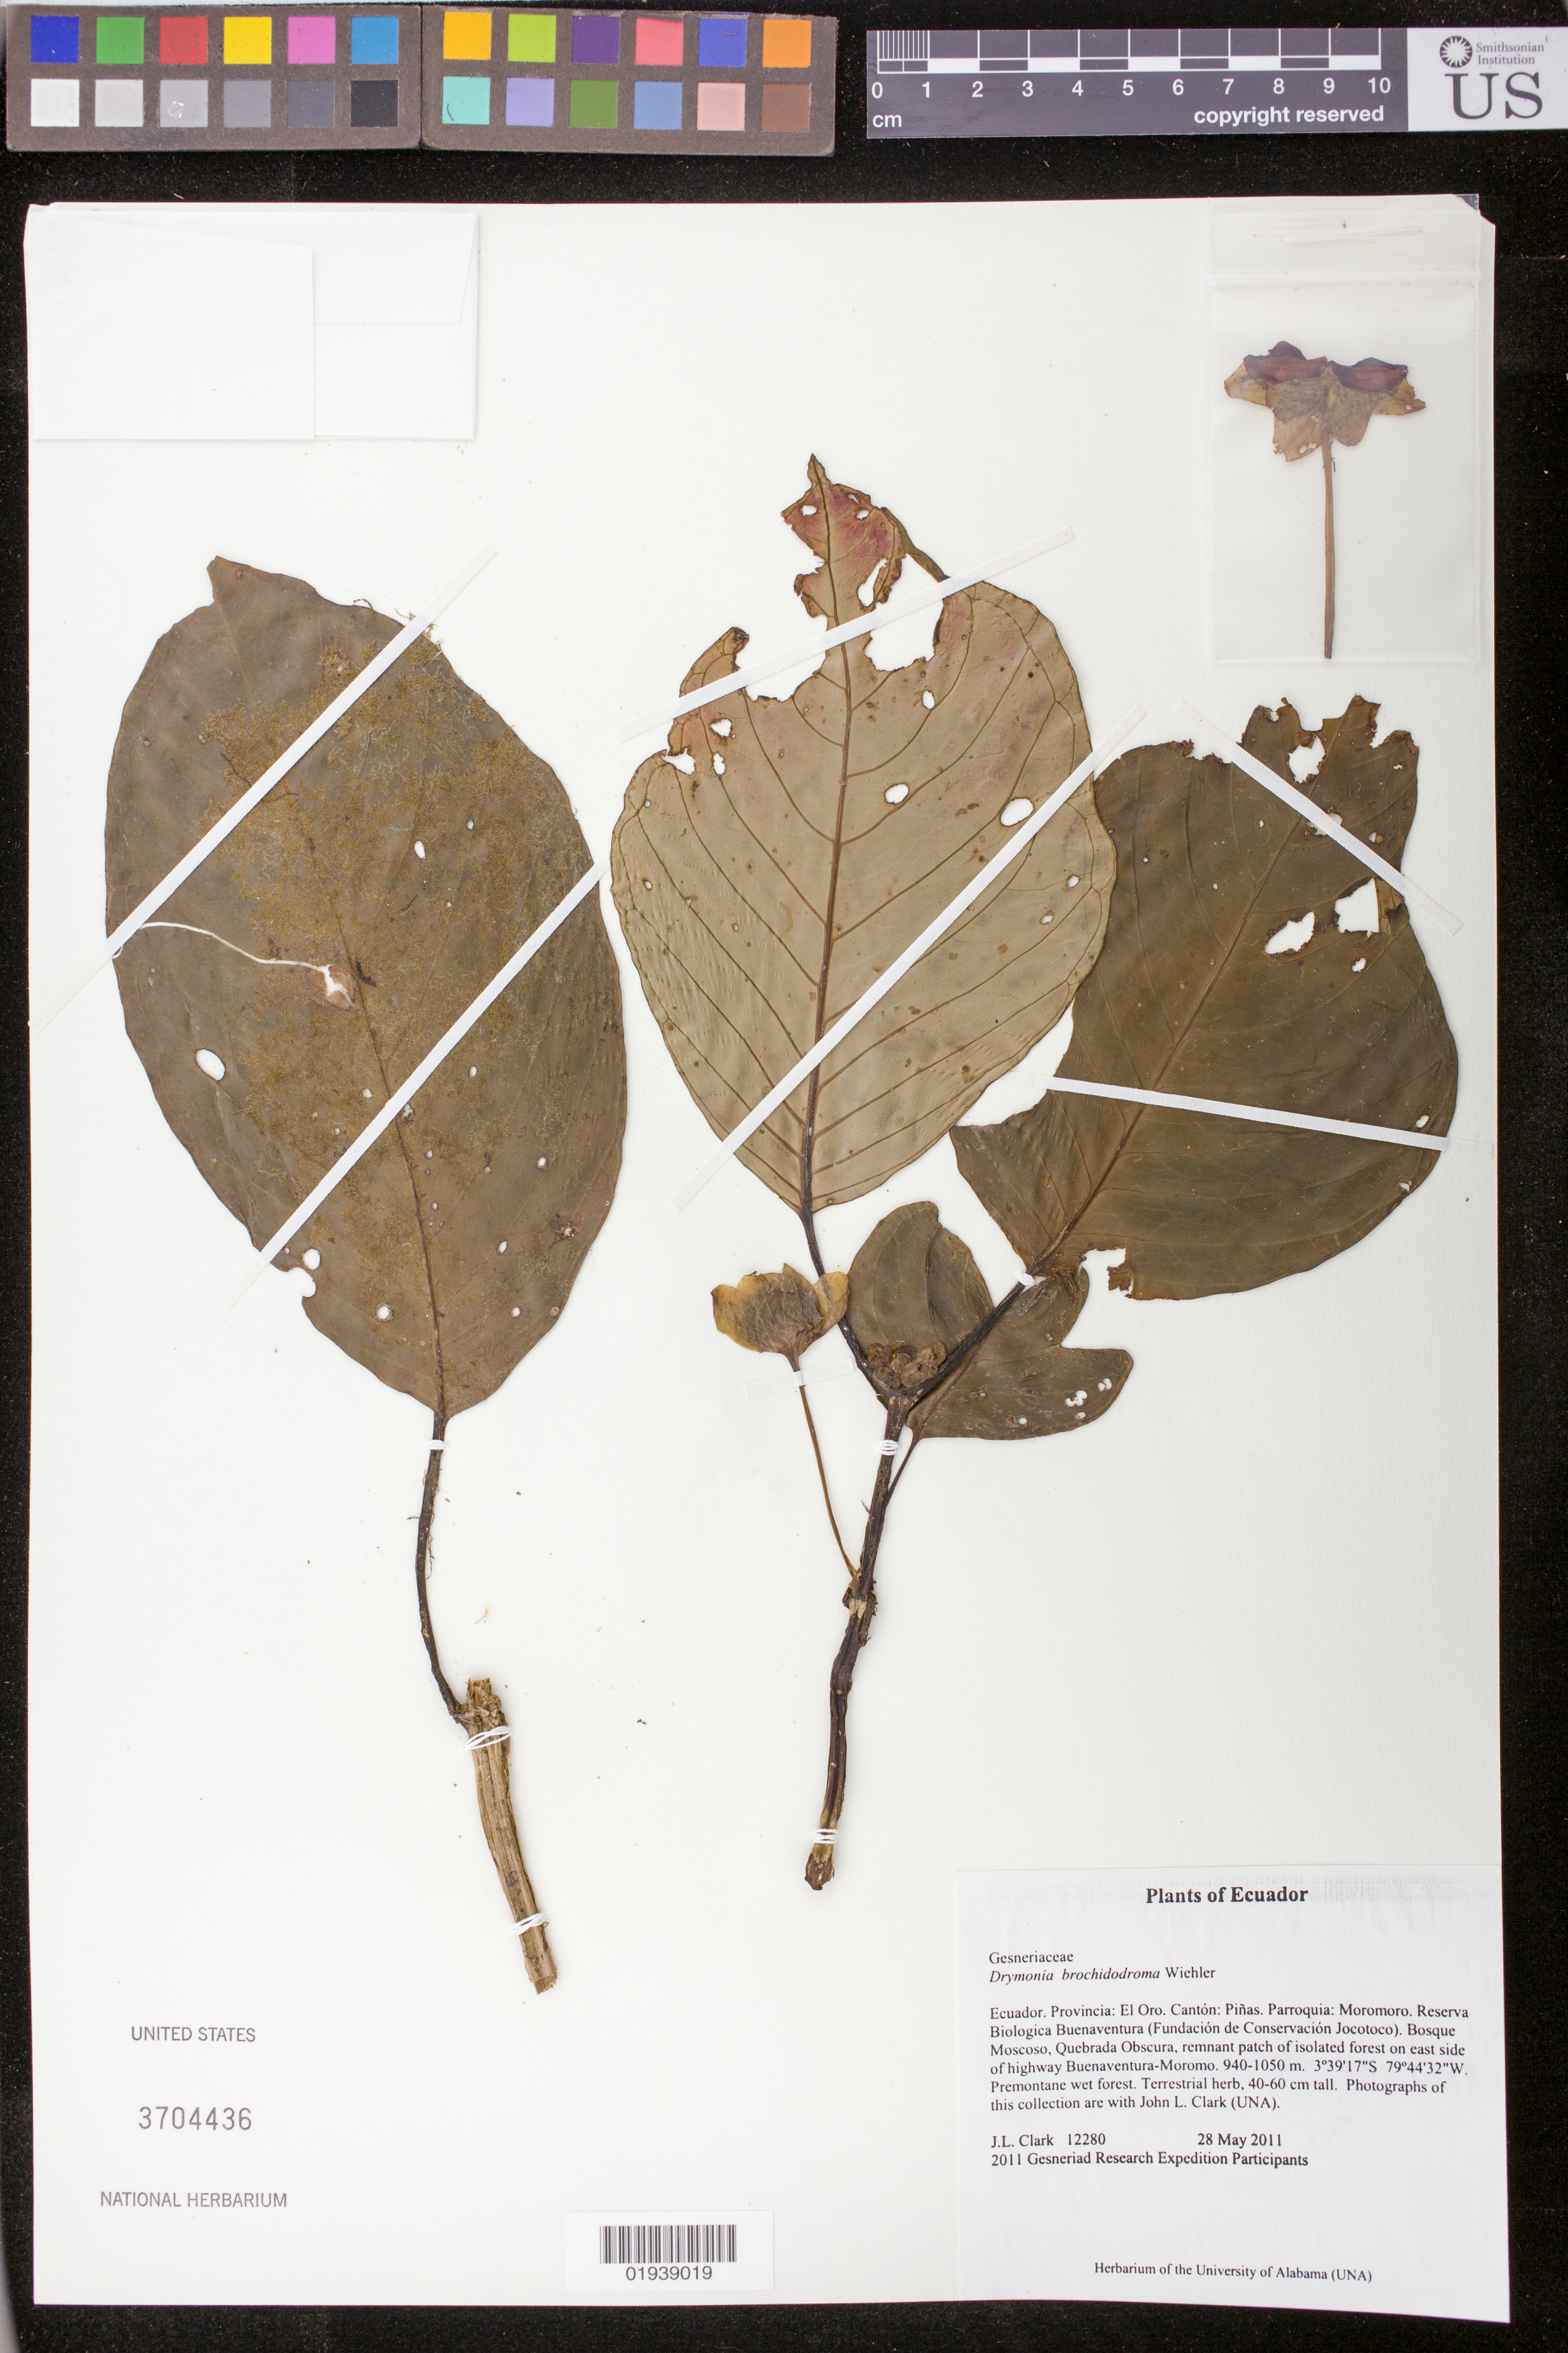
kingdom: Plantae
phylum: Tracheophyta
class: Magnoliopsida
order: Lamiales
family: Gesneriaceae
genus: Drymonia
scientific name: Drymonia brochidodroma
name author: Wiehler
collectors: J. L. Clark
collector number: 12280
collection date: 2011-05-28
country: Ecuador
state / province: El Oro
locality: Provincia: El Oro, Canton: Pinas, Parroquia, Moromoro, Reserva Biologica Buenaventura (Fundacion de Conservacion Jocotoco), Bosque Moscoso, Quebrada Obscura, remnant patch of isolated forest on east side of highway Buenaventura-Moromo.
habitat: Premontane wet forest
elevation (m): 940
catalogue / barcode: US 3704436